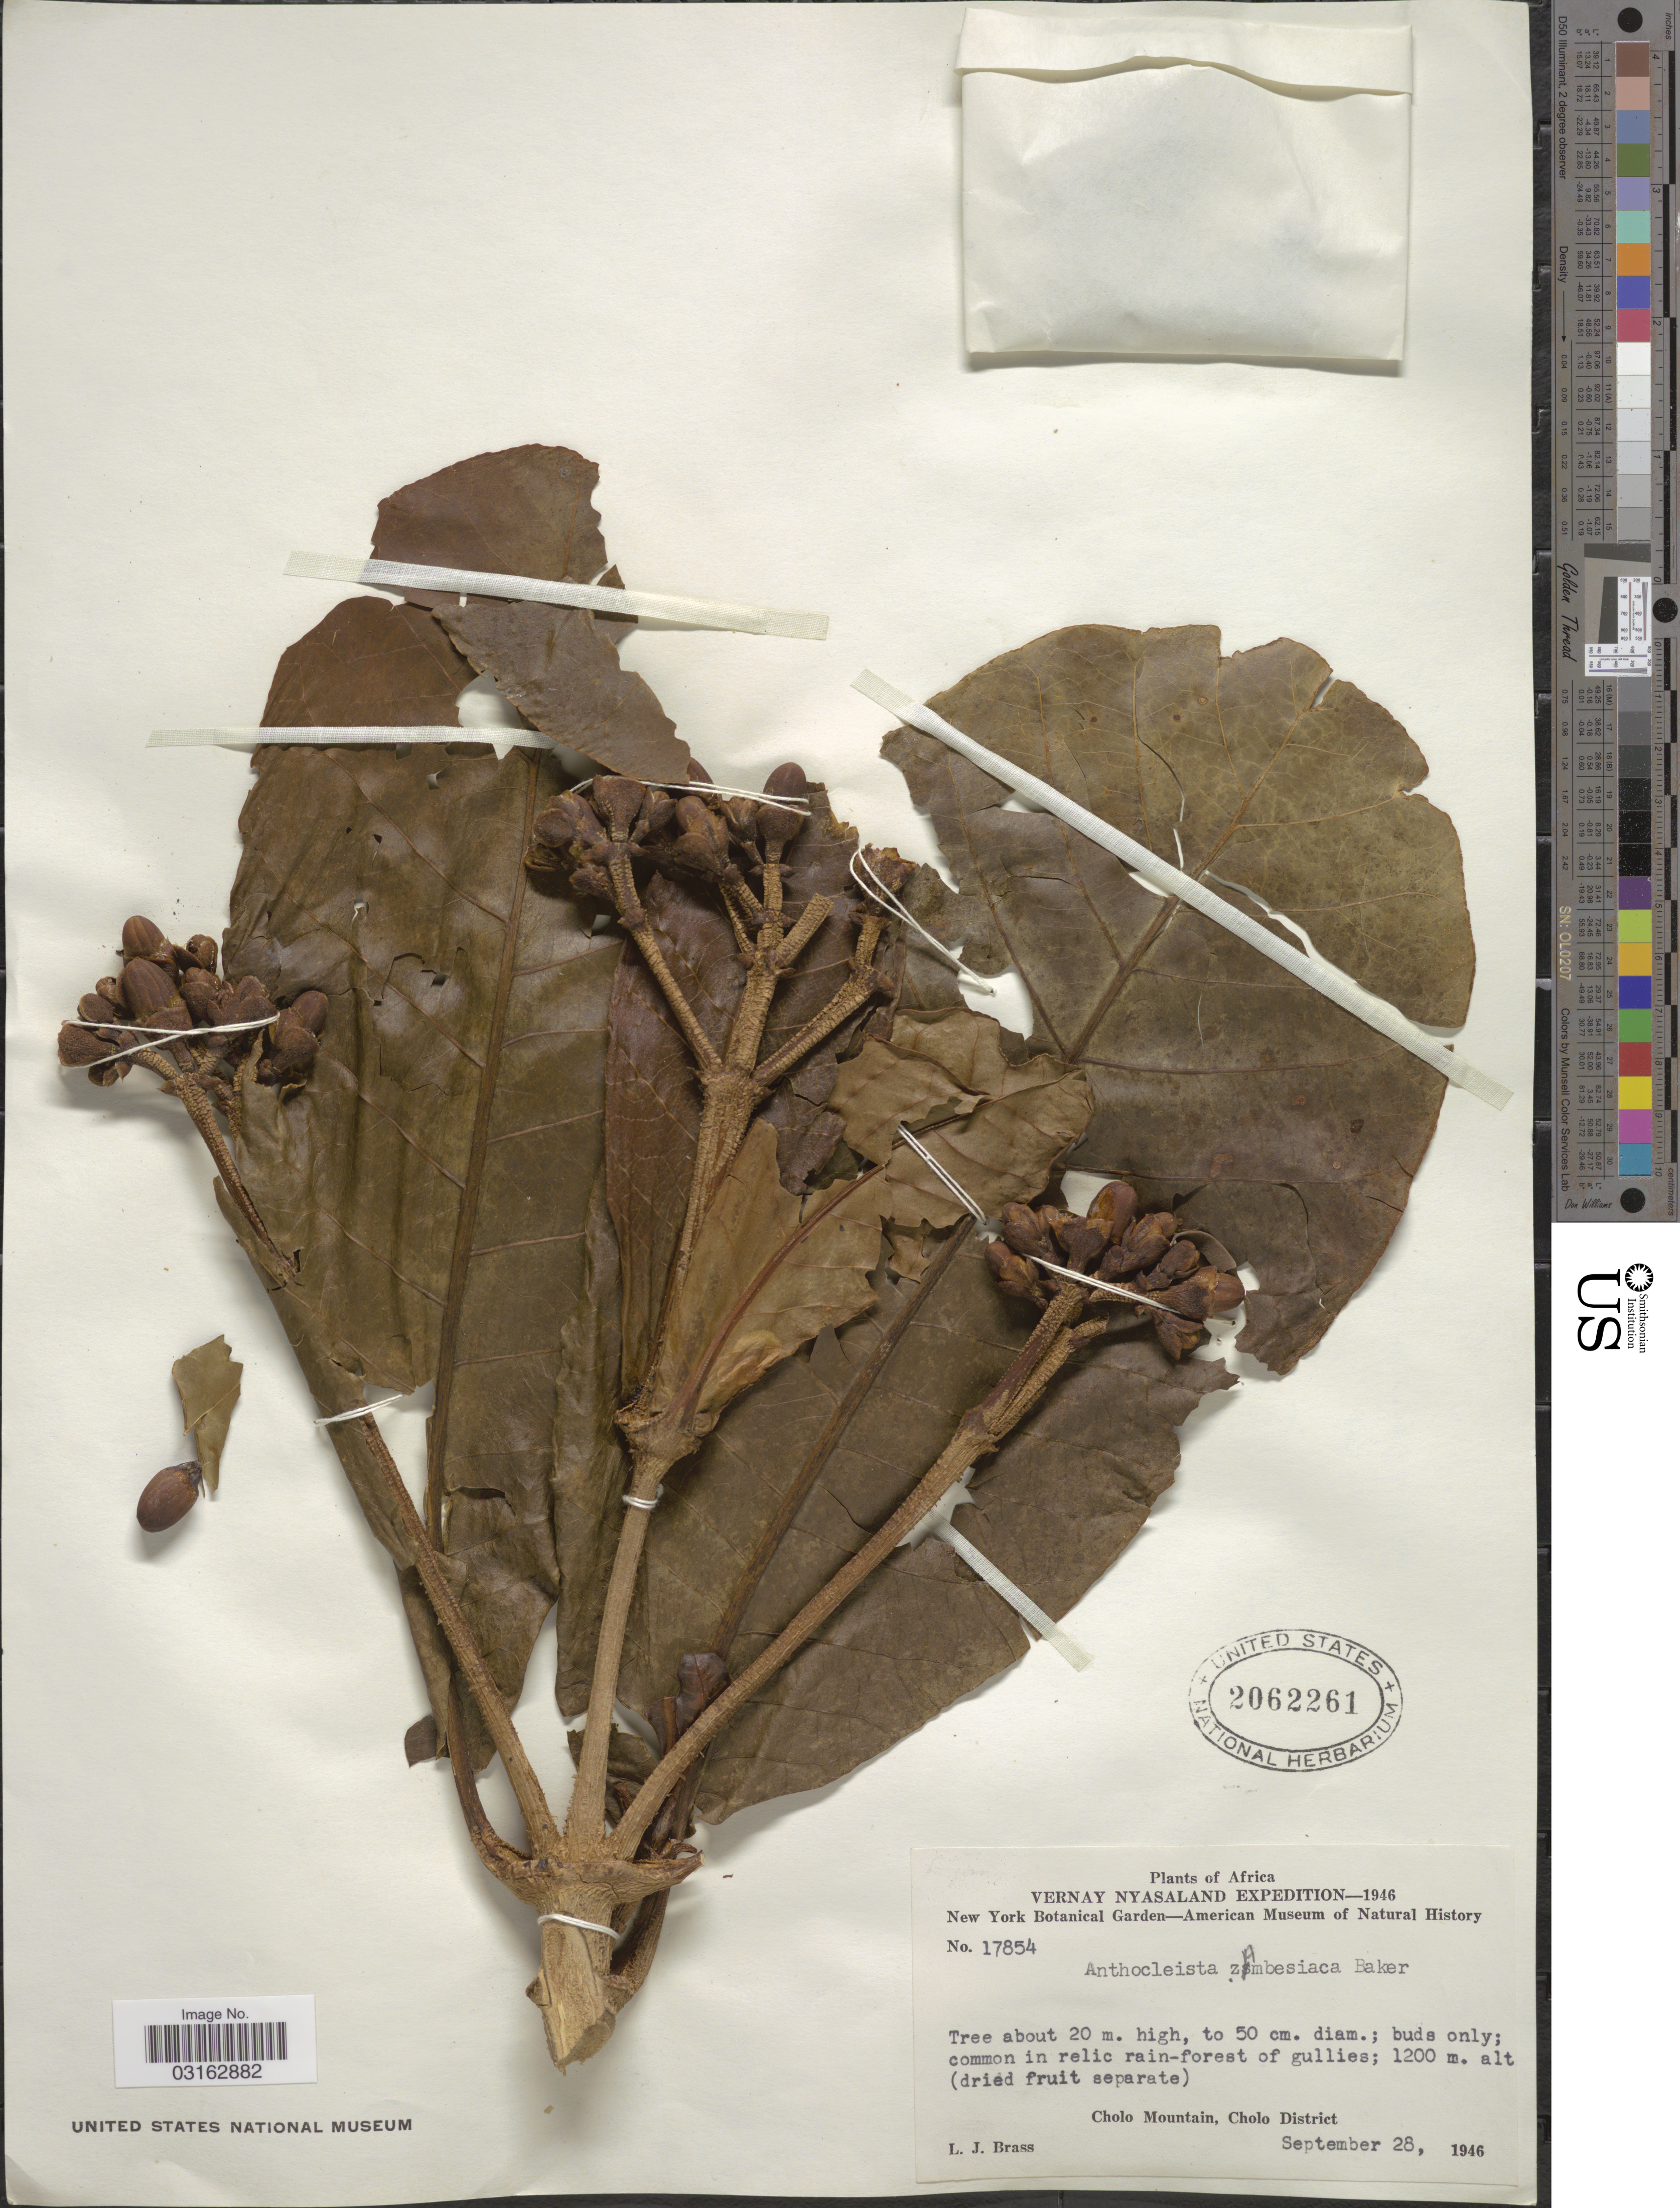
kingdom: Plantae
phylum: Tracheophyta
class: Magnoliopsida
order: Gentianales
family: Gentianaceae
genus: Anthocleista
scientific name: Anthocleista zambesiaca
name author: Baker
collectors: L. J. Brass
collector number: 17854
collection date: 1946-09-28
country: Malawi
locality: Vernay Nyasaland, Cholo Mountain, Cholo District.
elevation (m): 1200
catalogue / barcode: US 2062261